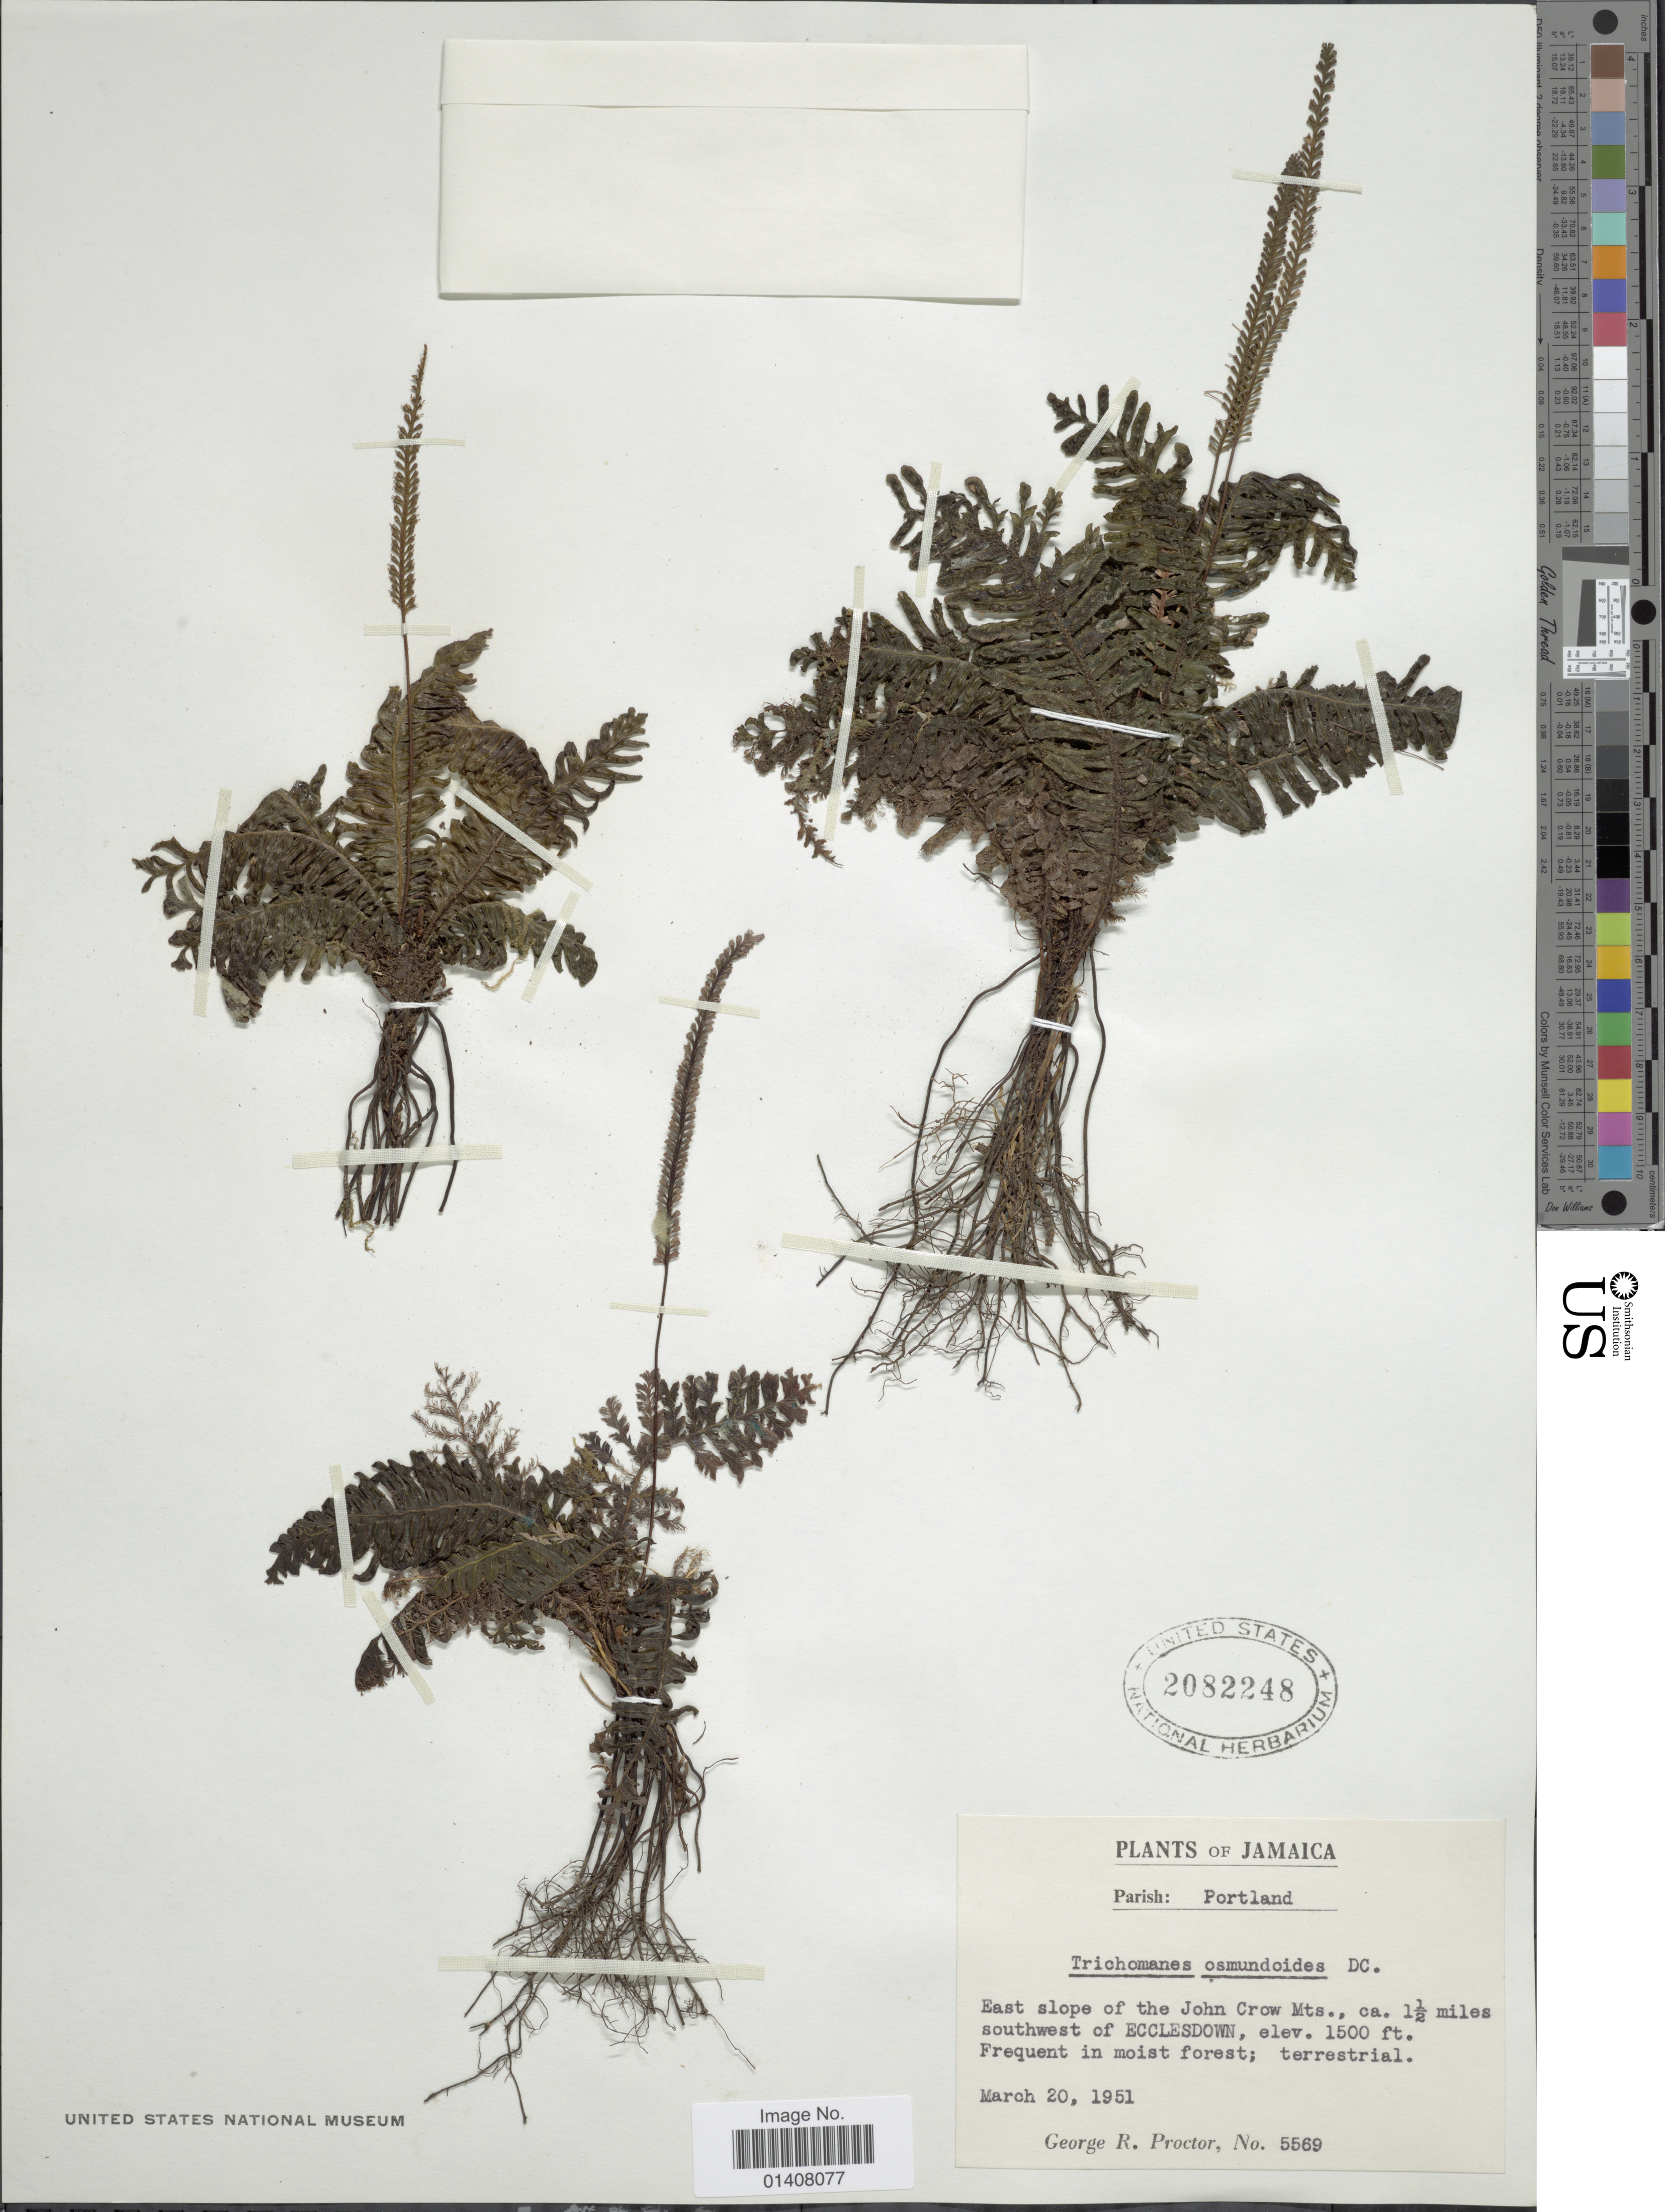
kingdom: Plantae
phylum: Tracheophyta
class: Polypodiopsida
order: Hymenophyllales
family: Hymenophyllaceae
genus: Trichomanes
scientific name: Trichomanes osmundoides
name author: DC. ex Poir.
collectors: G. R. Proctor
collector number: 5569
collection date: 1951-03-20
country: Jamaica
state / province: Portland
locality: Parish Portland, east slope of the John Crow Mts., ca. 1 1/2 miles southwest of Ecclesdown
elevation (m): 457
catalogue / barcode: US 2082248